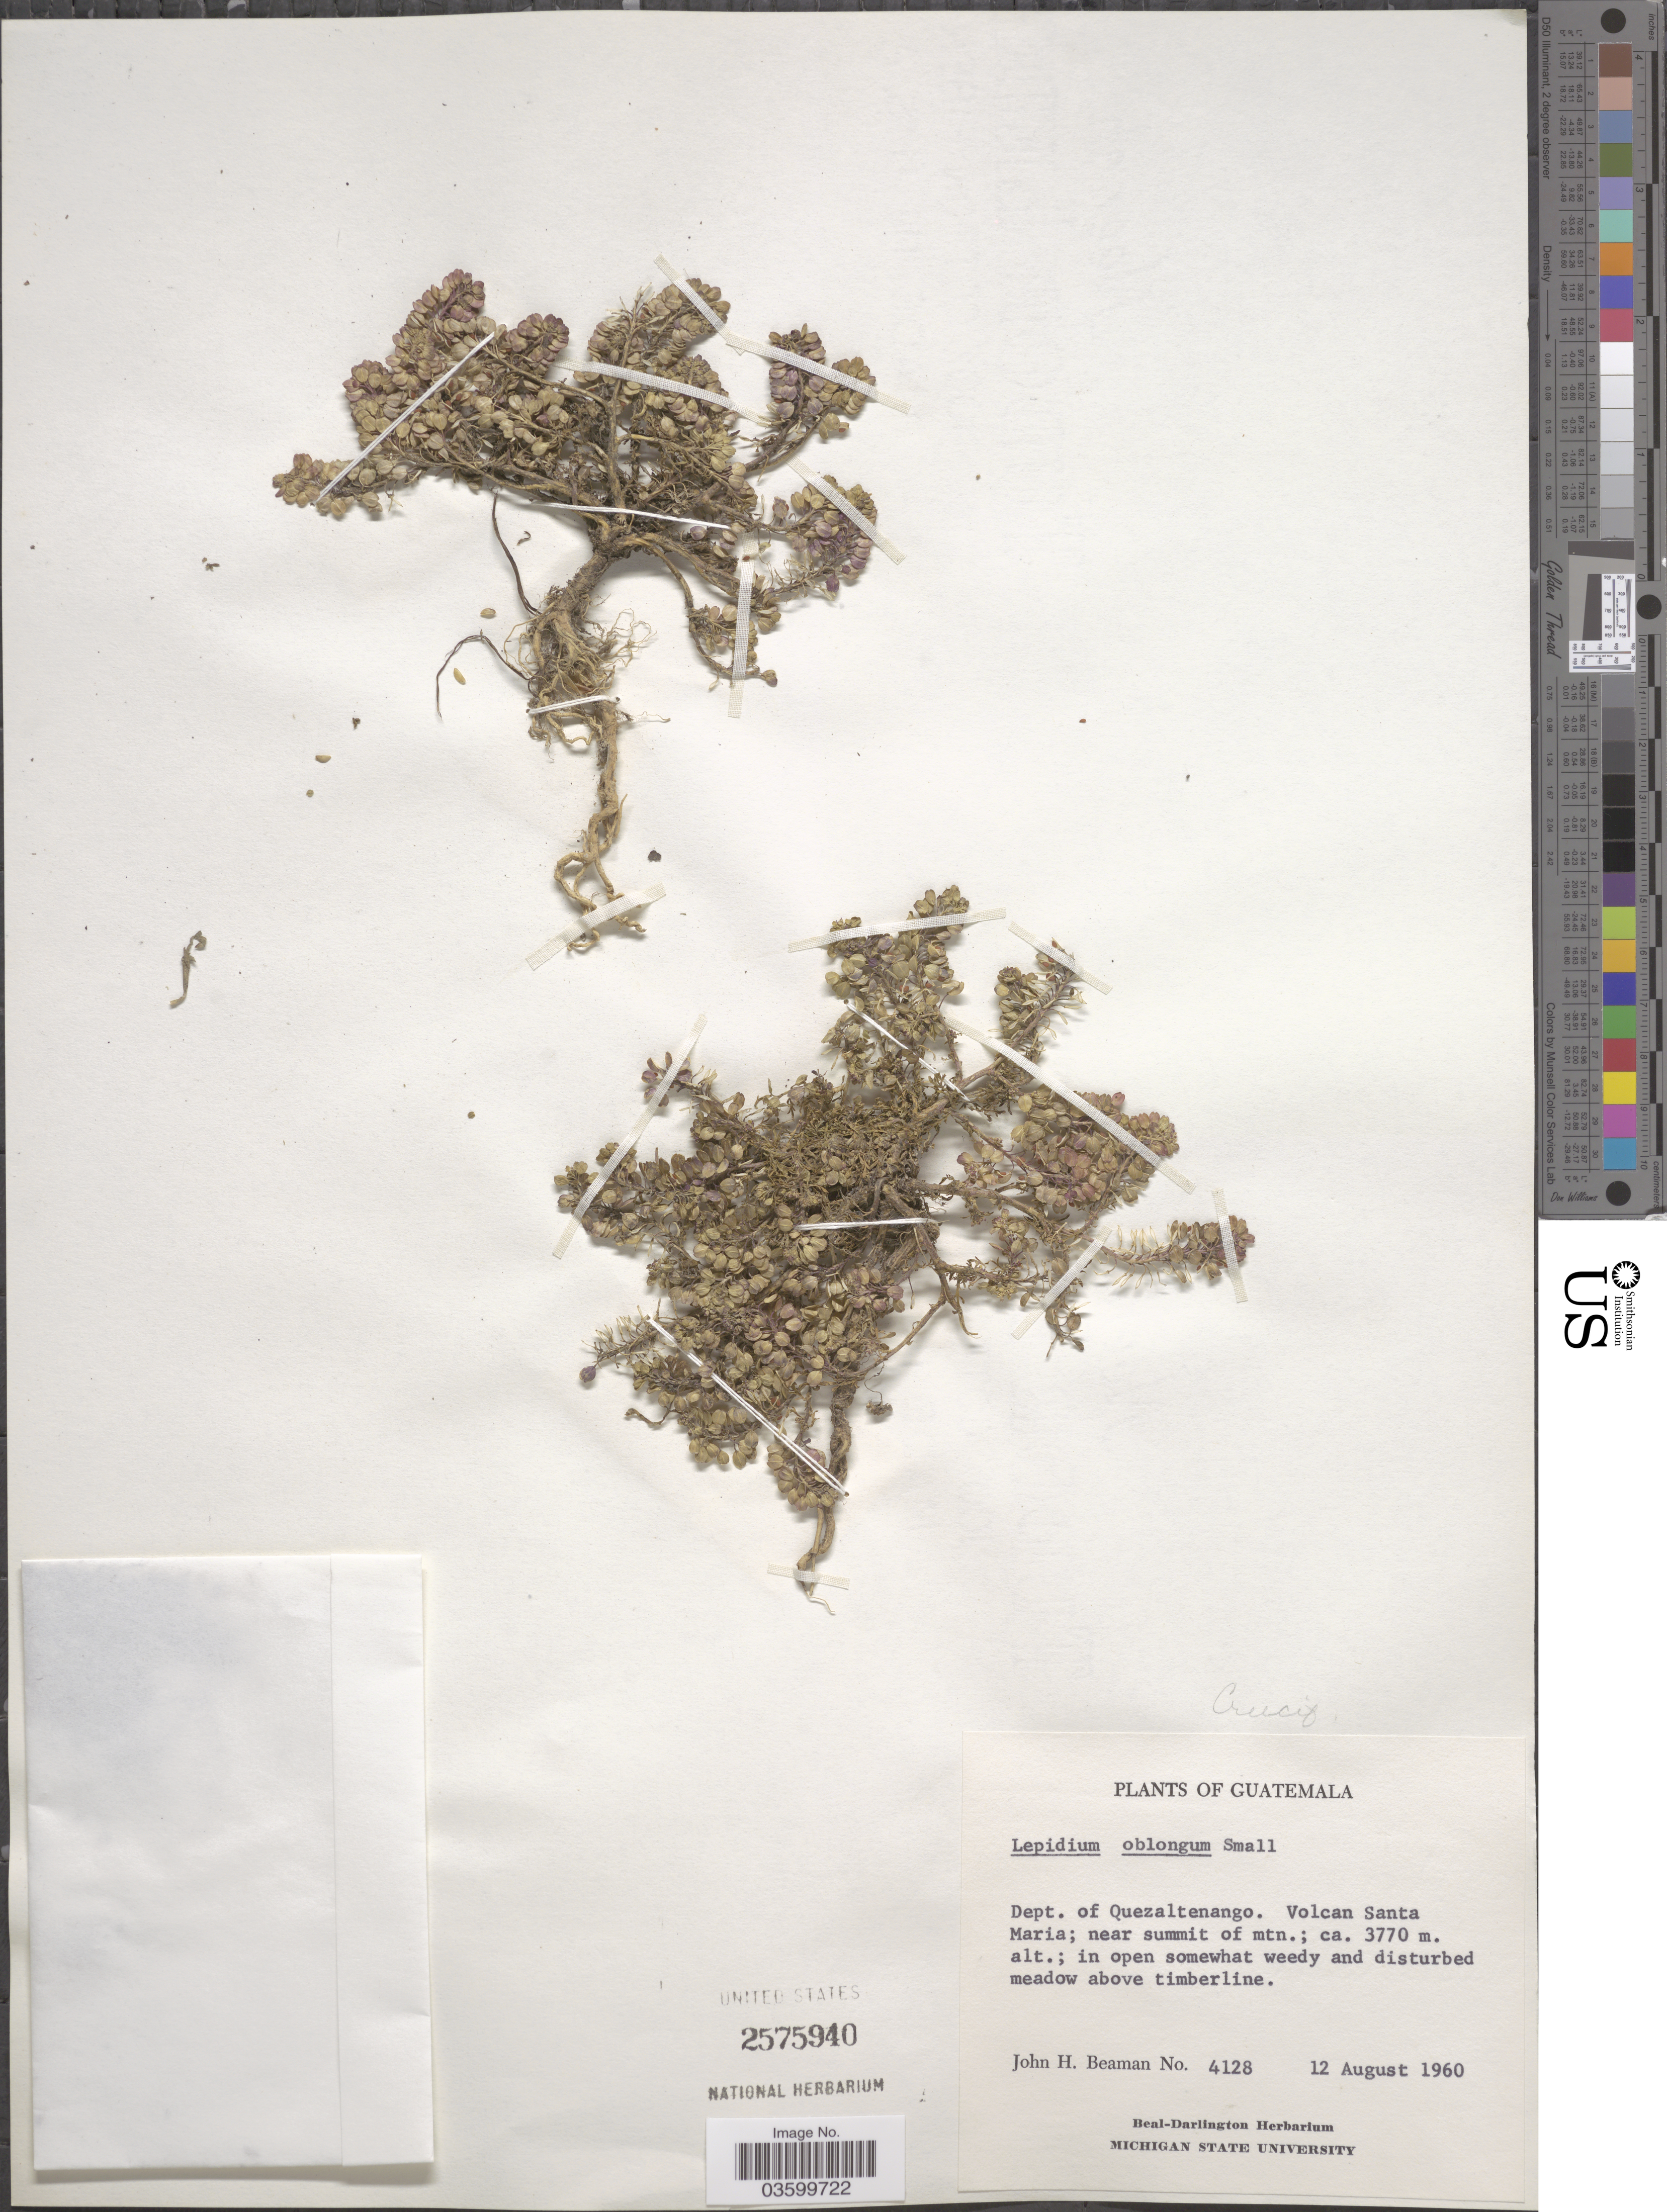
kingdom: Plantae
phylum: Tracheophyta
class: Magnoliopsida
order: Brassicales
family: Brassicaceae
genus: Lepidium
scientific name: Lepidium oblongum var. oblongum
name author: Small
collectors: J. H. Beaman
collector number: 4128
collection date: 1960-08-12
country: Guatemala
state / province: Quetzaltenango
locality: Dept. of Quezaltenango. Volcan Santa Maria; near summit of mtn.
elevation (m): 3770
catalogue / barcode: US 2575940